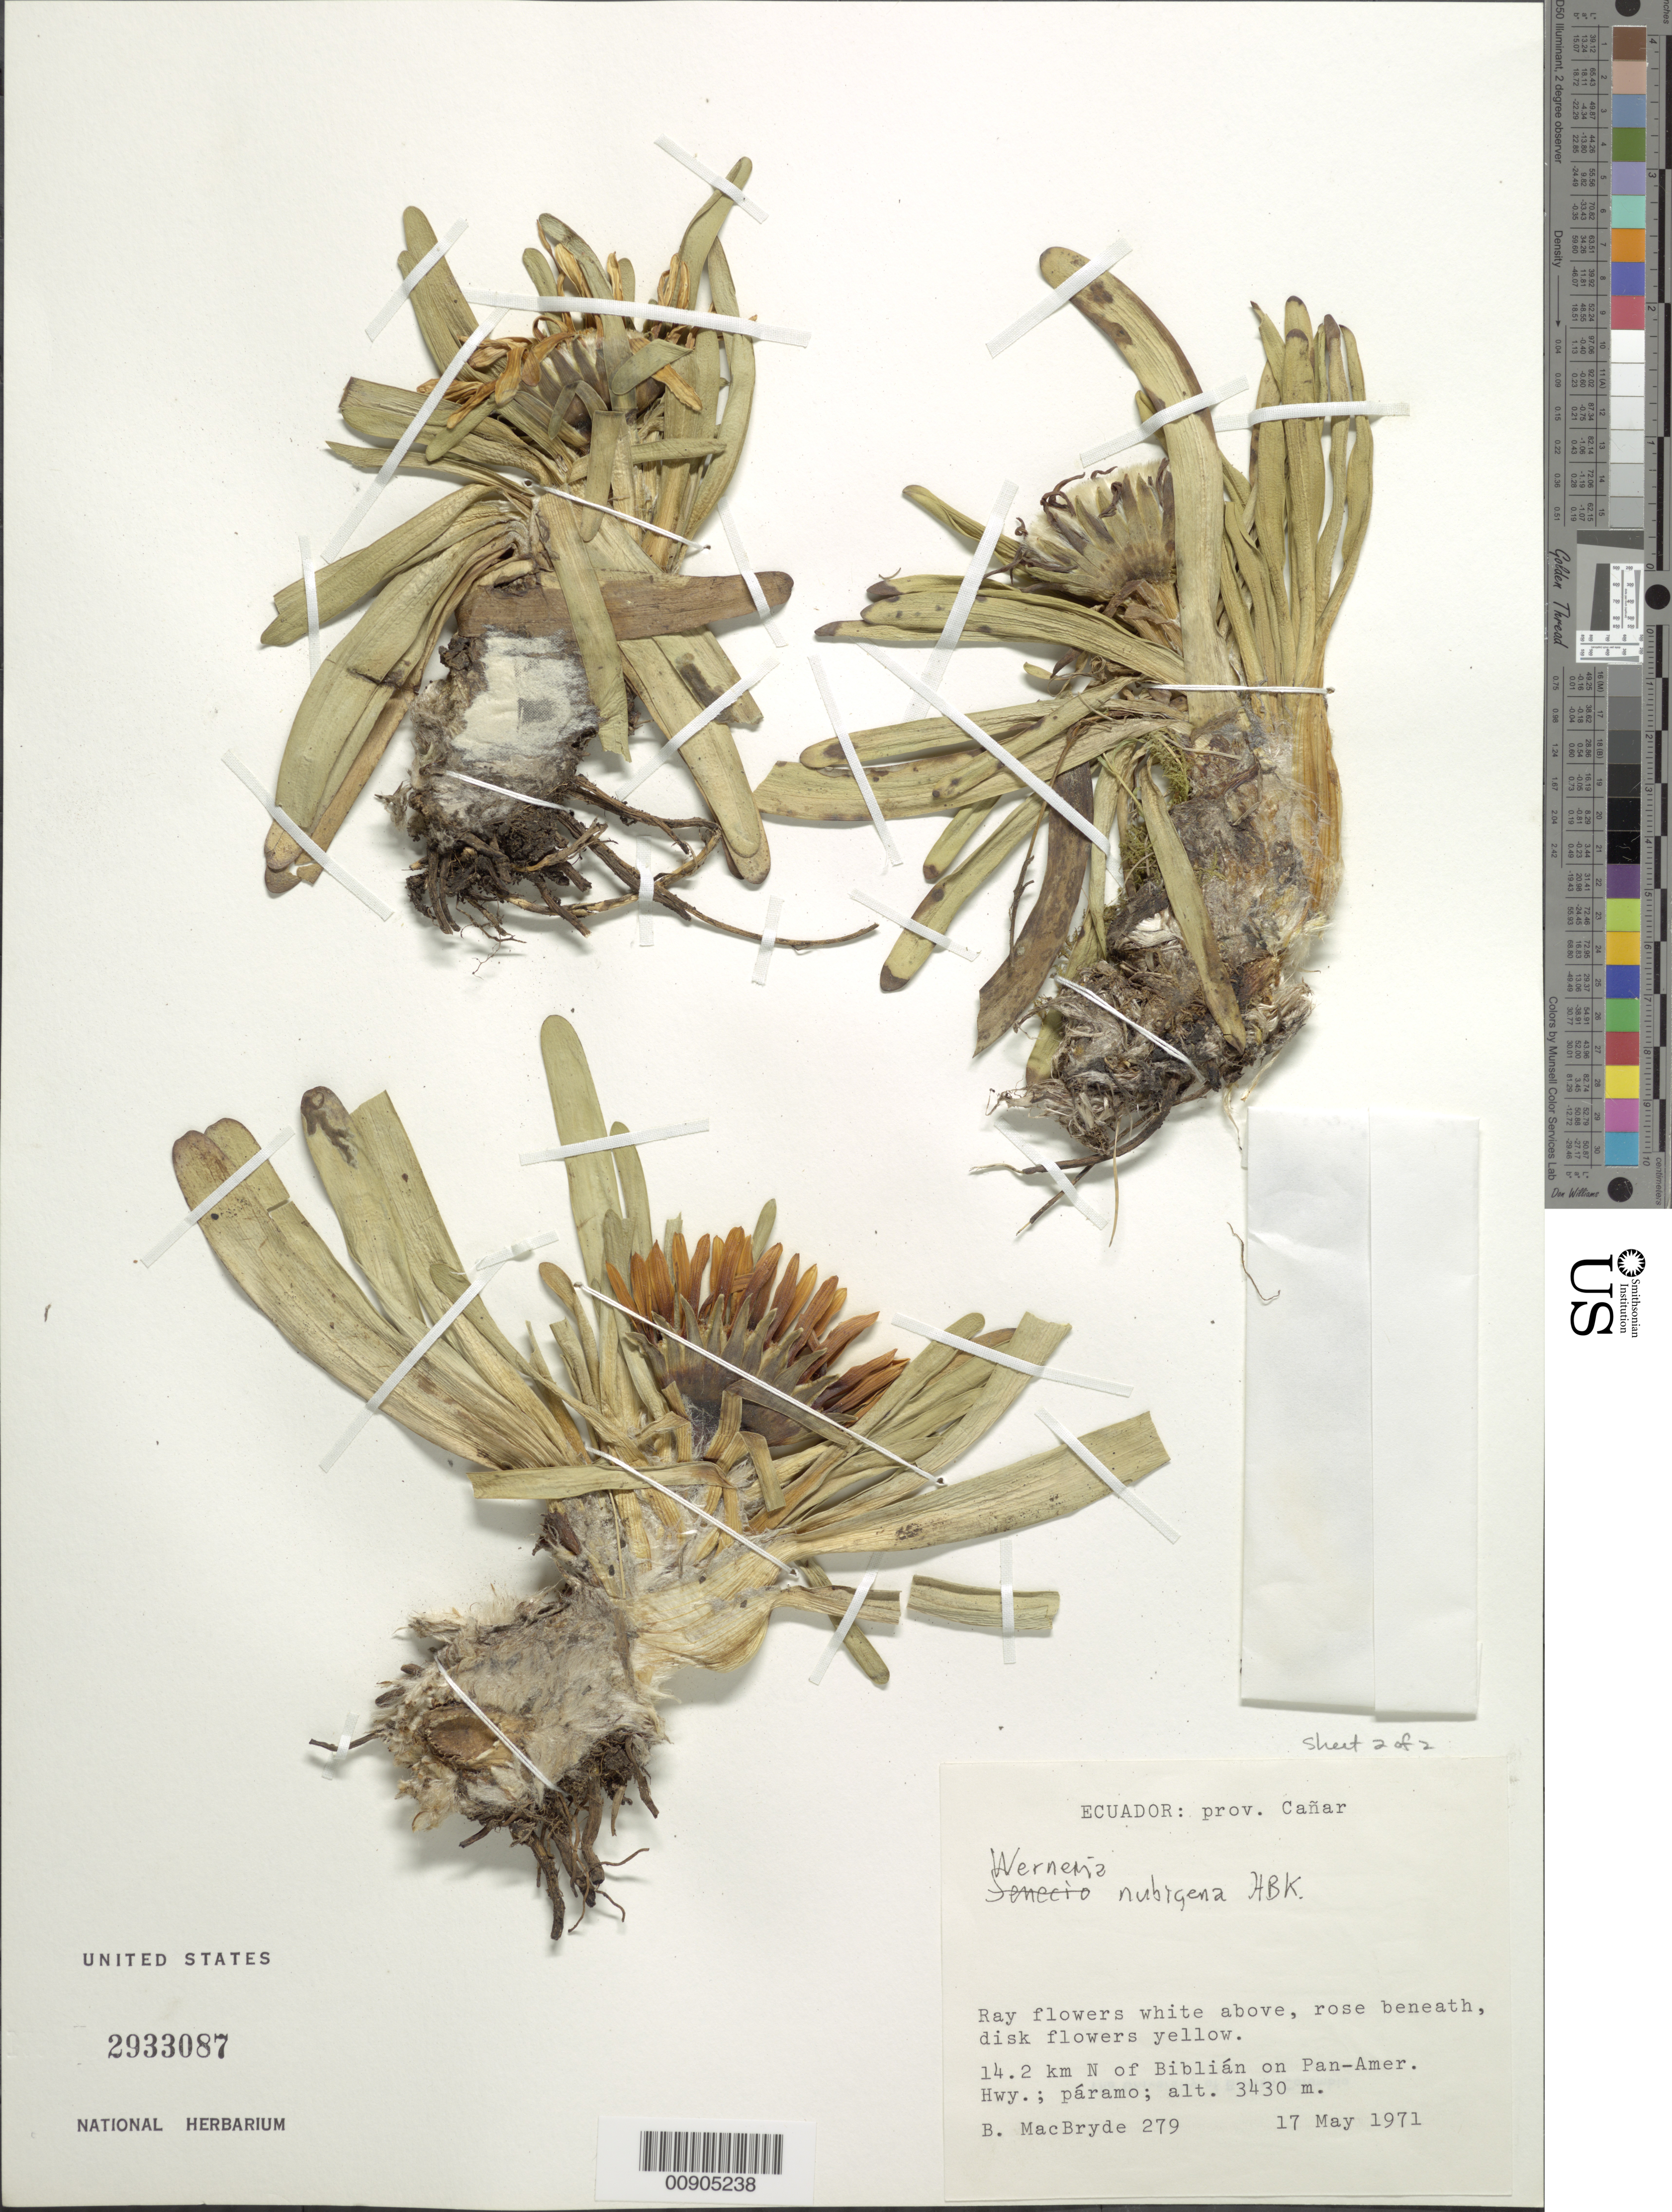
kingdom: Plantae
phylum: Tracheophyta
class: Magnoliopsida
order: Asterales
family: Asteraceae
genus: Werneria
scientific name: Werneria nubigena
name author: Kunth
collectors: B. MacBryde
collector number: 279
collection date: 1971-05-17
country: Ecuador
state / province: Cañar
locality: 14.2 km N of Biblián on Pan-Amer. Hwy.; páramo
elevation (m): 3430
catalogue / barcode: US 2933087